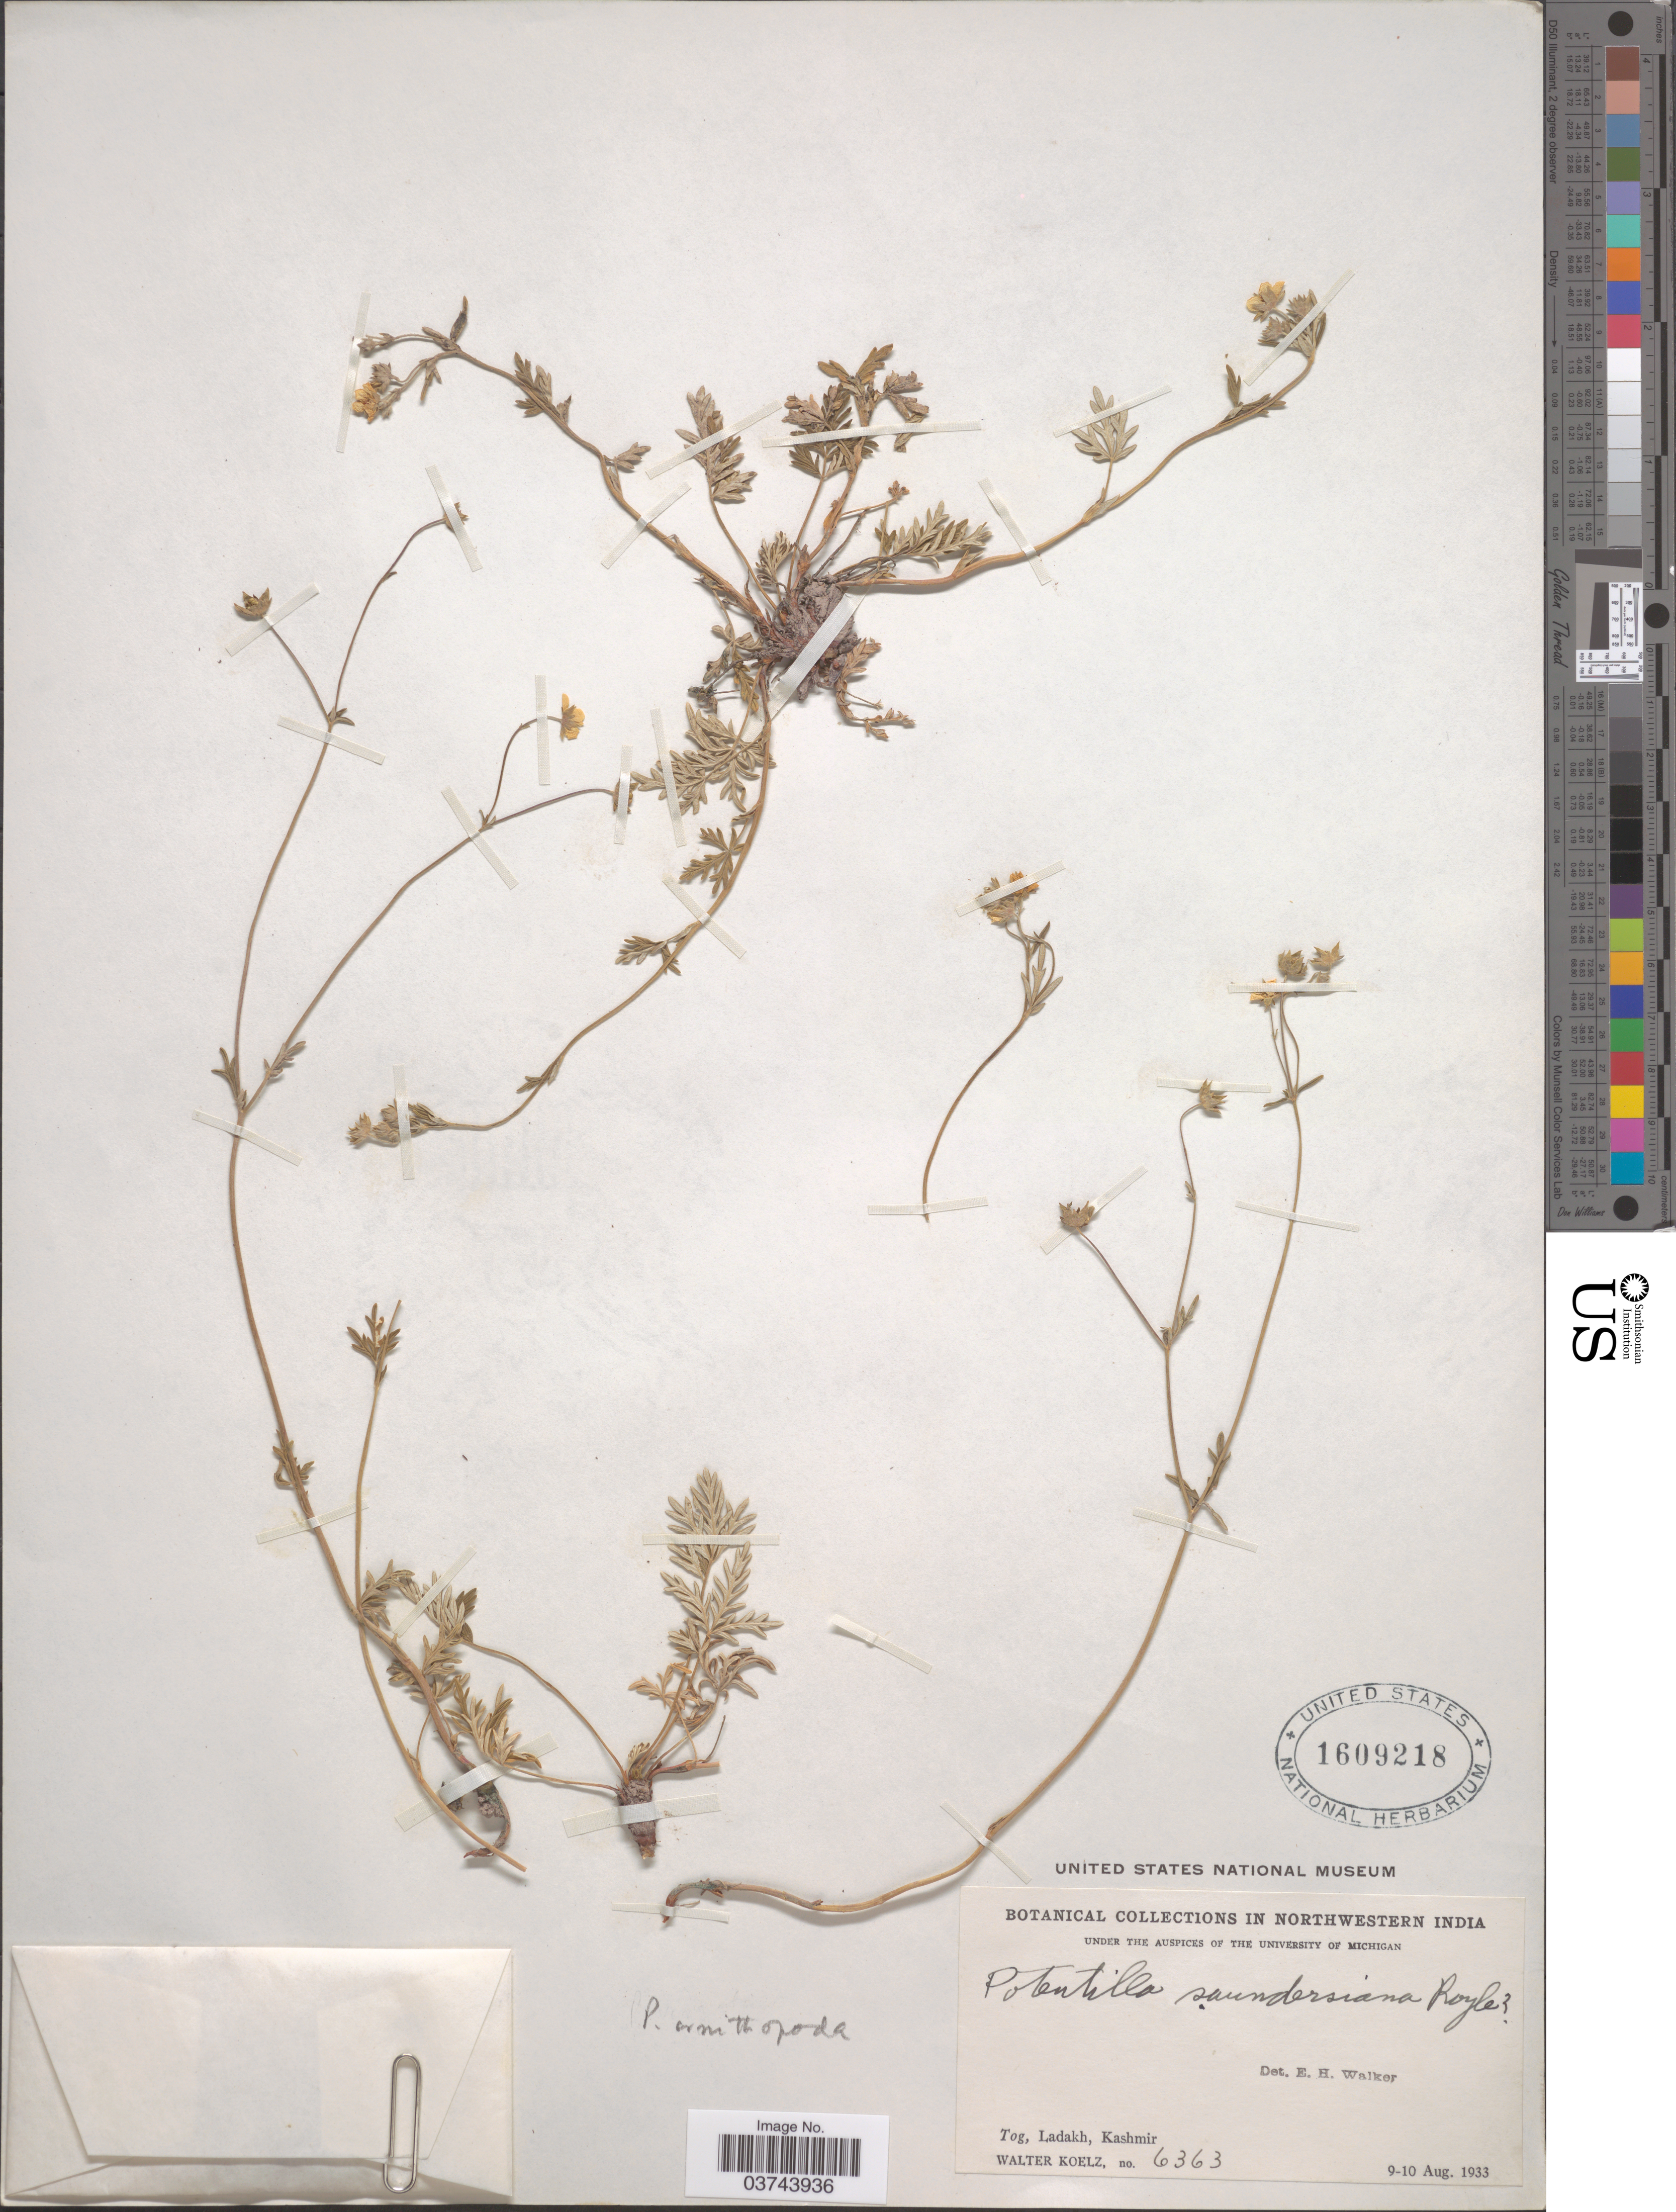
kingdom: Plantae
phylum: Tracheophyta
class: Magnoliopsida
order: Rosales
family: Rosaceae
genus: Potentilla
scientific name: Potentilla saundersiana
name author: Royle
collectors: W. N. Koelz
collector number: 6363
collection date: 1933-08-09/1933-08-10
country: India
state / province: Jammu and Kashmir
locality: Northwestern India. Tog, Ladakh, Kashmir.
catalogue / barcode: US 1609218